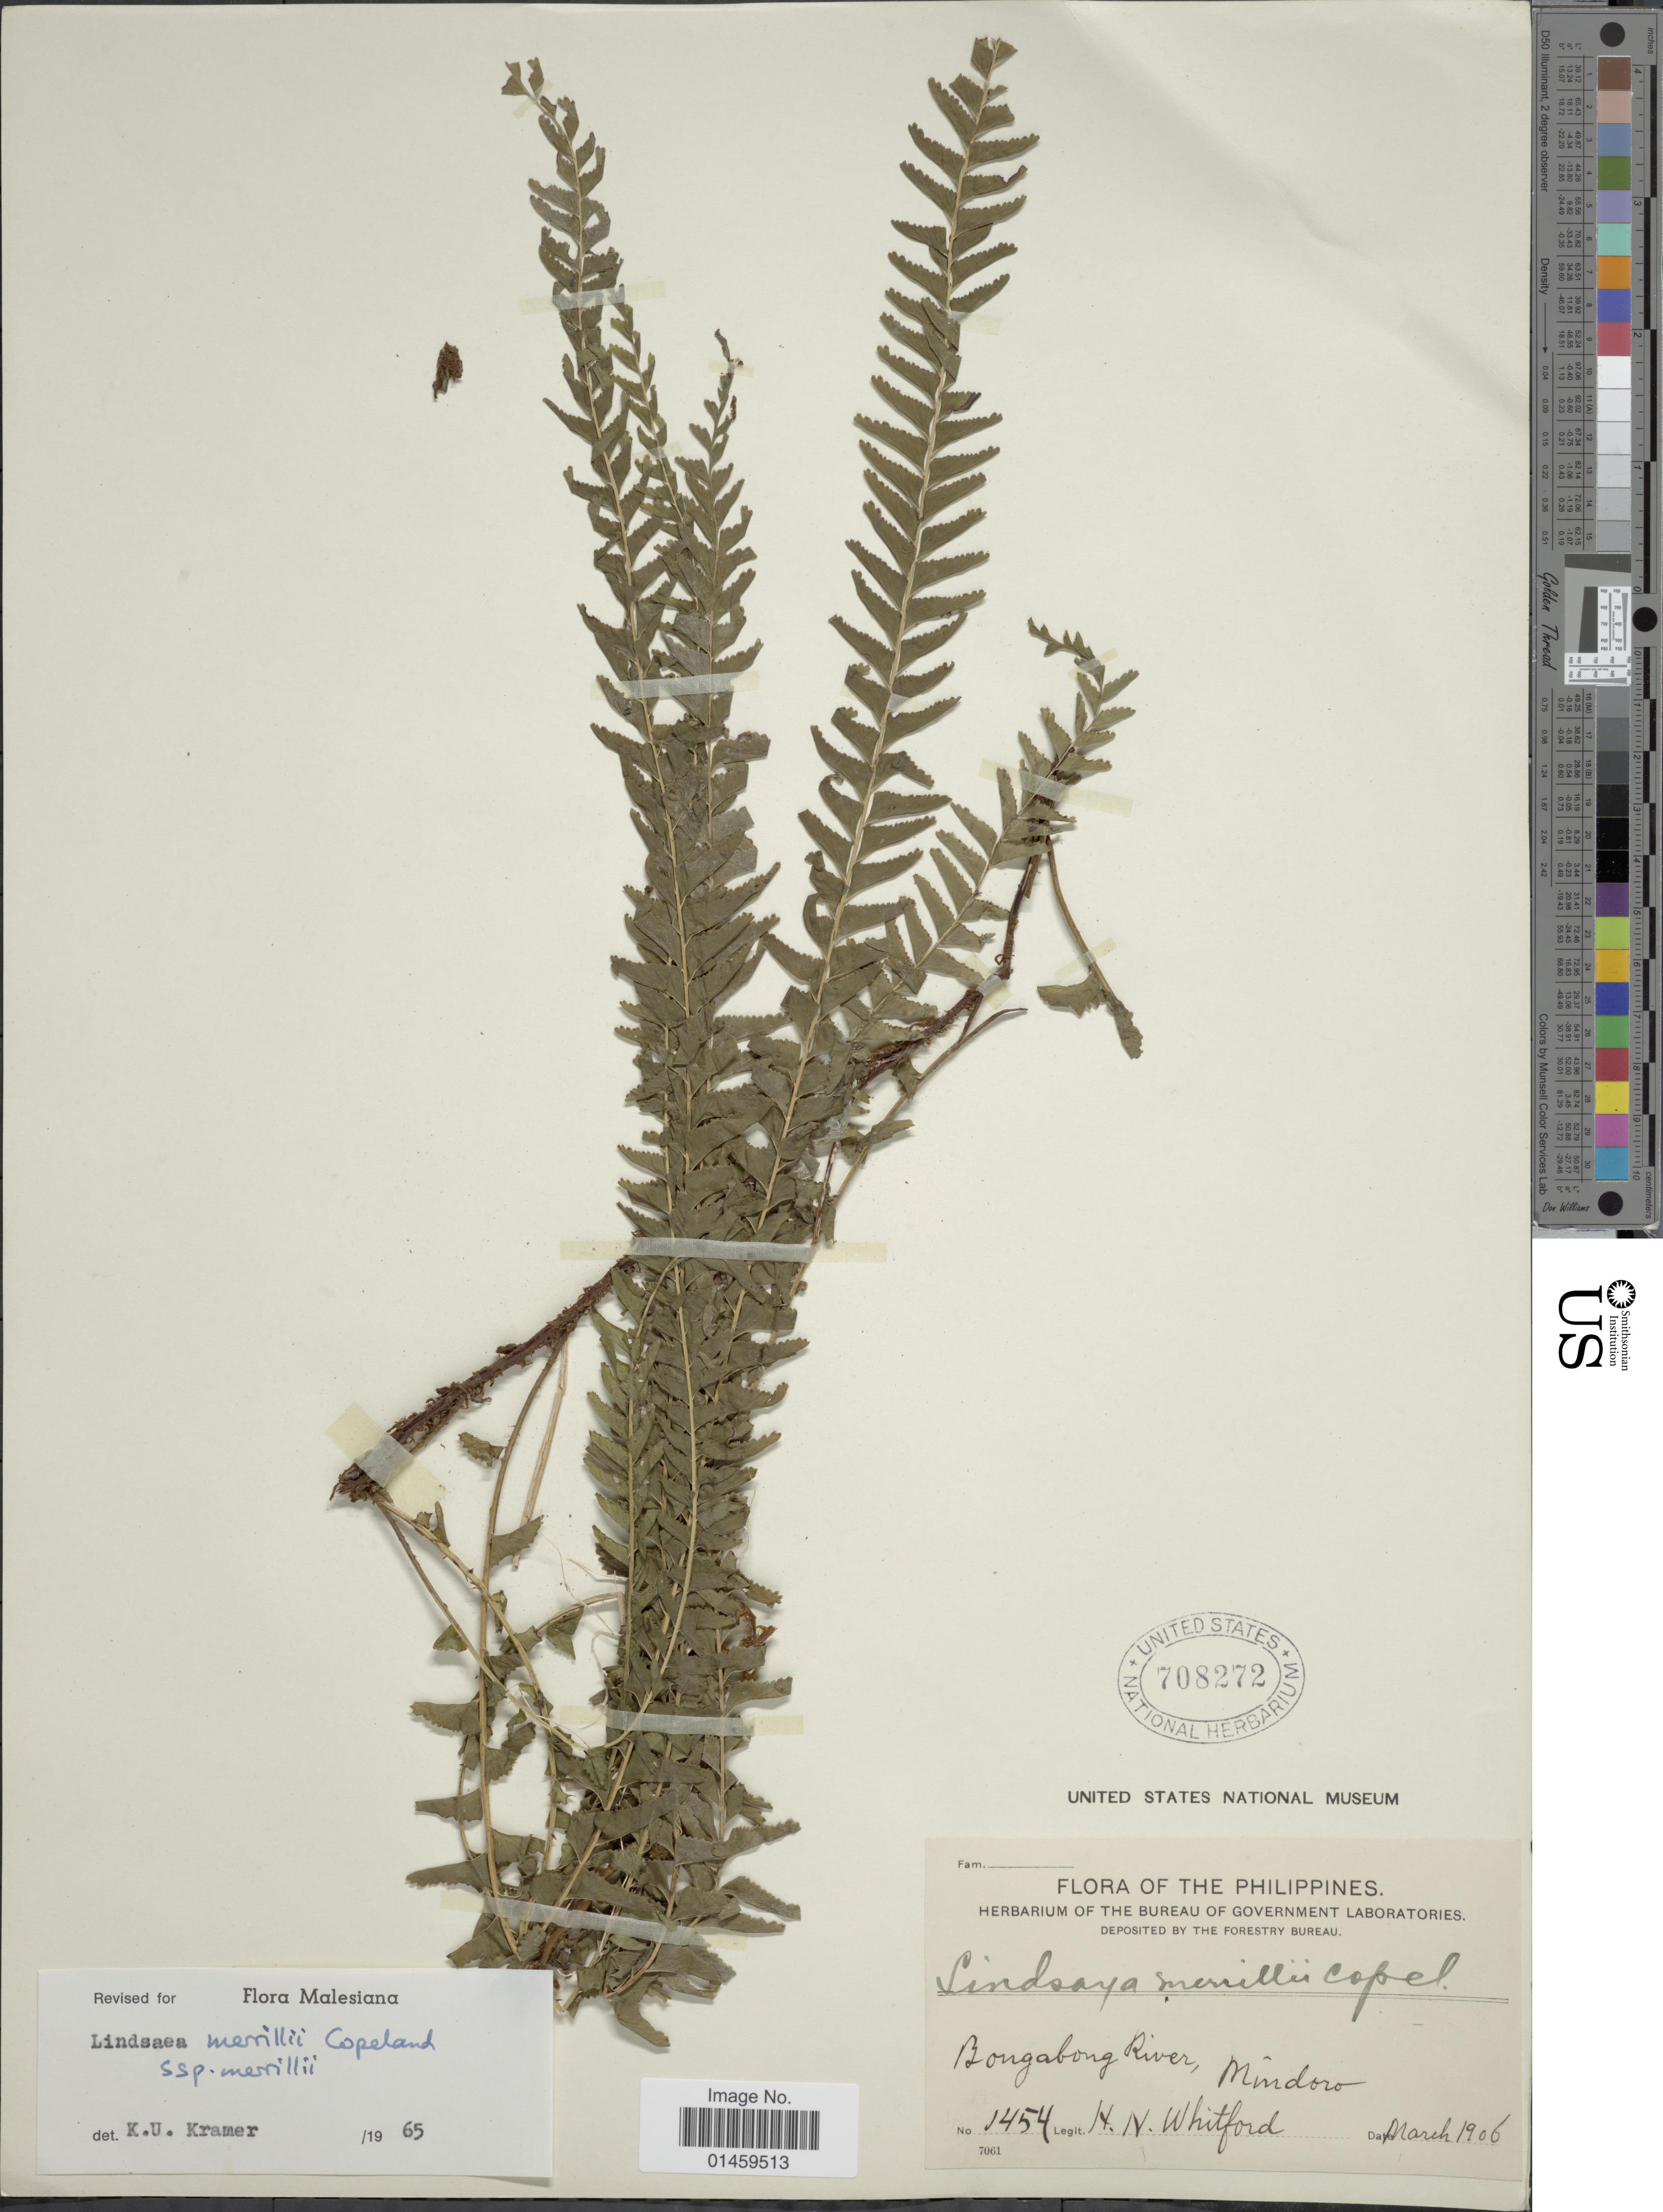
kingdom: Plantae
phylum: Tracheophyta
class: Polypodiopsida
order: Polypodiales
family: Lindsaeaceae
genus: Lindsaea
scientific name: Lindsaea merrillii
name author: Copel. in Perkins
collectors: H. N. Whitford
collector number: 1454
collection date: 1906-03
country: Philippines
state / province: Mimaropa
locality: Bongabong River, Mindoro.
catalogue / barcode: US 708272